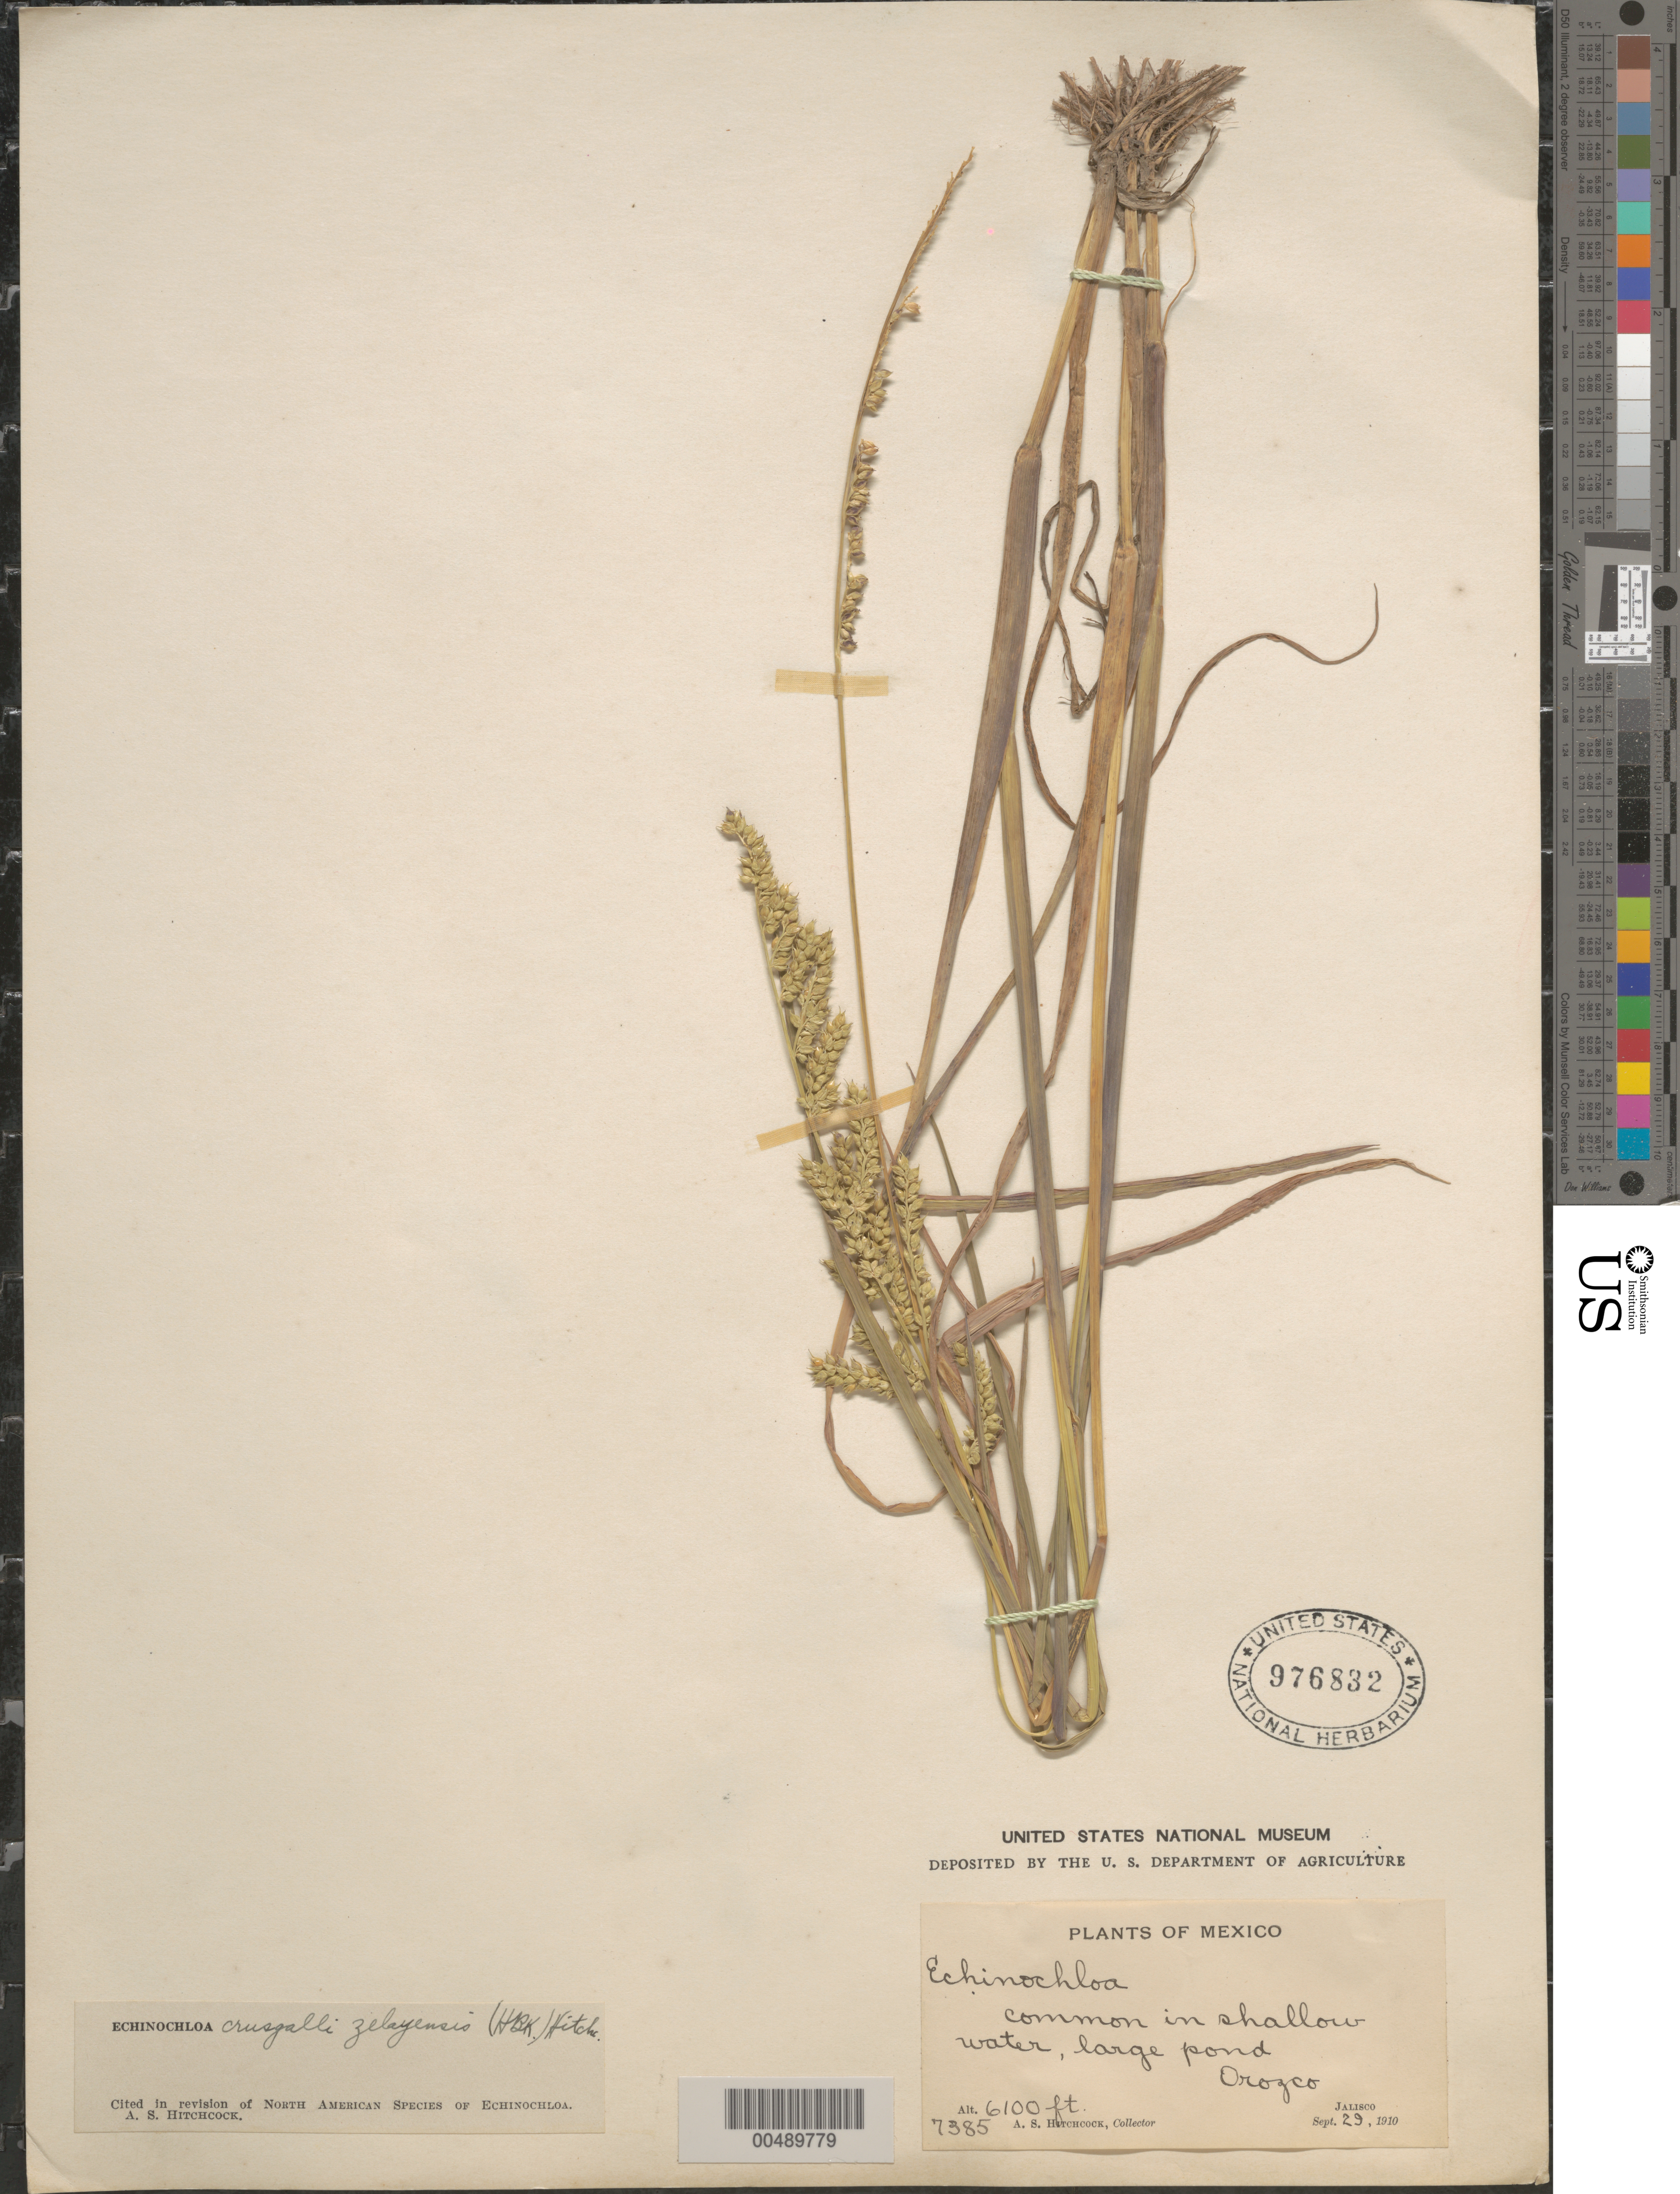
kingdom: Plantae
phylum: Tracheophyta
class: Liliopsida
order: Poales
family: Poaceae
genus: Echinochloa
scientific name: Echinochloa crus-galli var. zelayensis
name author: (Kunth) Hitchc.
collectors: A. S. Hitchcock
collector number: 7385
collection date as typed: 29 Sep 1910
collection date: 1910-09-29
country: Mexico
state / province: Jalisco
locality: Orozco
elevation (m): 1859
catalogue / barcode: US 976832